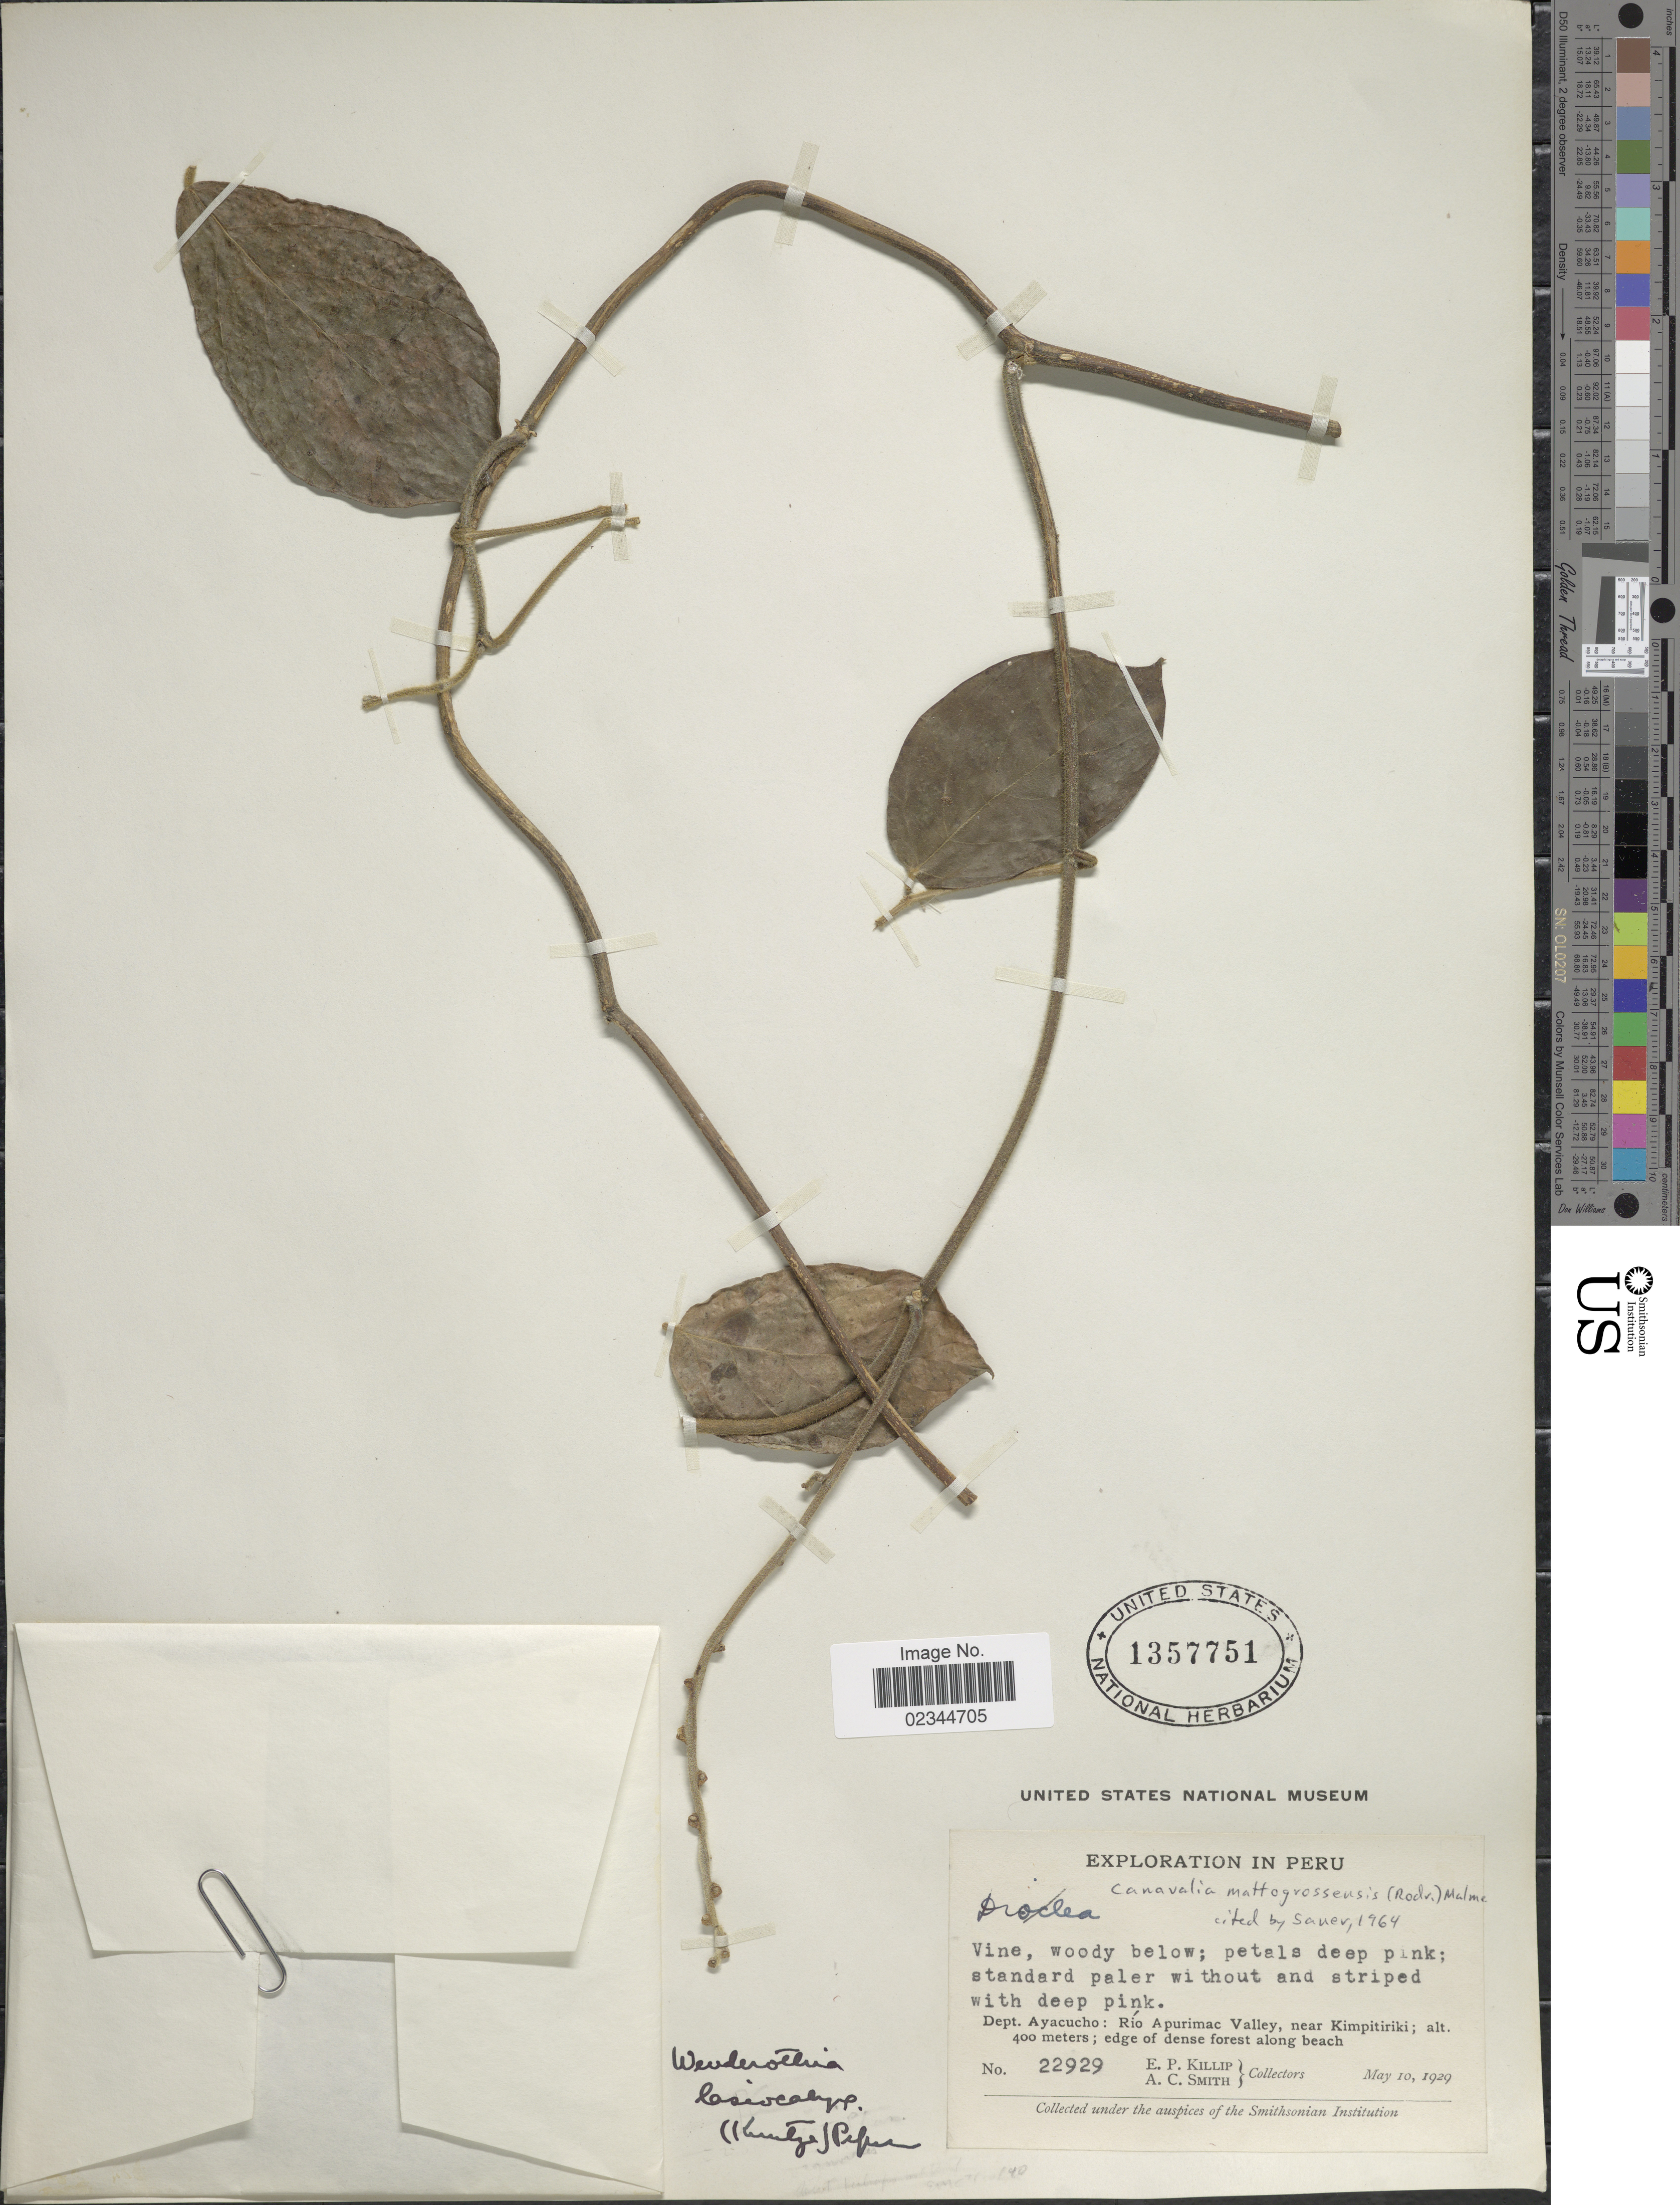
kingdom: Plantae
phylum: Tracheophyta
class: Magnoliopsida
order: Fabales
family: Fabaceae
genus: Canavalia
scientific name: Canavalia mattogrossensis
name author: (Barb. Rodr.) Malme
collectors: E. P. Killip & A. C. Smith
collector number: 22929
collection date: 1929-05-10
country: Peru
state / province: Ayacucho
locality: Dept. Ayacucho: rio Apurimac Valley, near Kimpitiriki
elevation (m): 400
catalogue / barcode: US 1357751